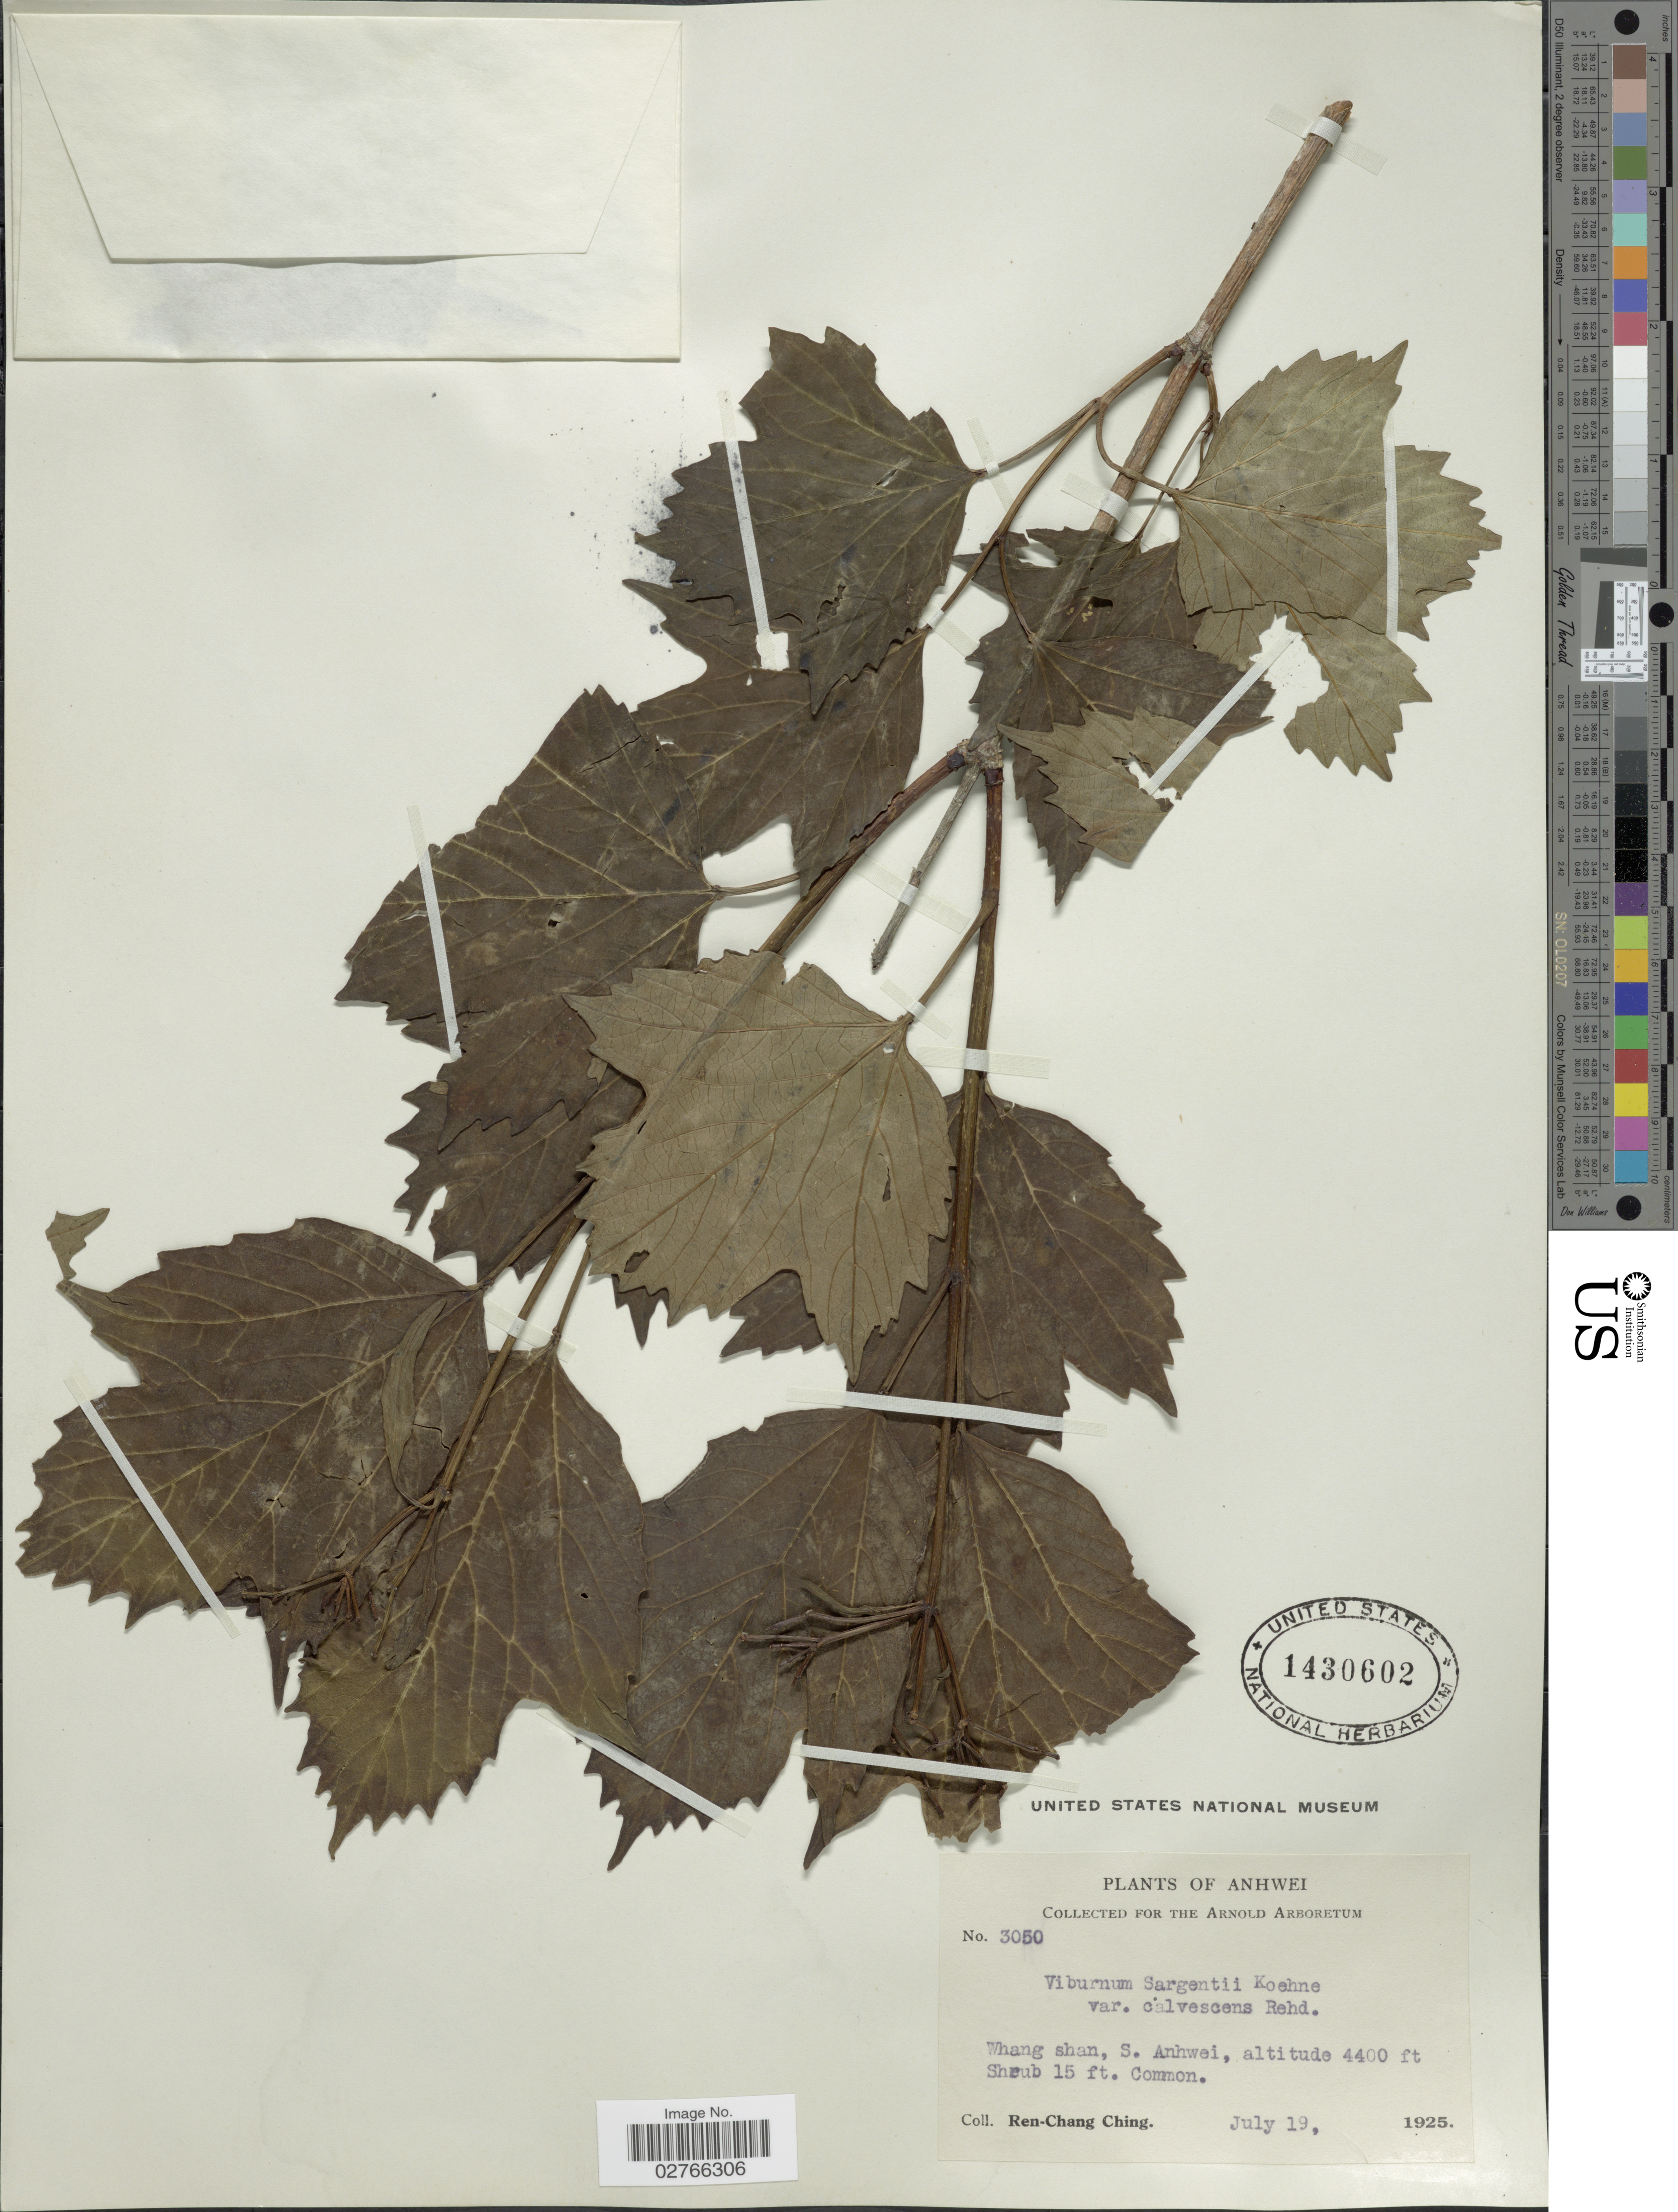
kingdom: Plantae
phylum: Tracheophyta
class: Magnoliopsida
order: Dipsacales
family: Viburnaceae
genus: Viburnum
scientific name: Viburnum opulus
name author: L.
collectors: R. C. Ching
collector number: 3050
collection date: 1925-07-19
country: China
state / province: Anhui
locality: Anhwei, Whang Shan, S. Anhwei.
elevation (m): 1341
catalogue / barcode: US 1430602